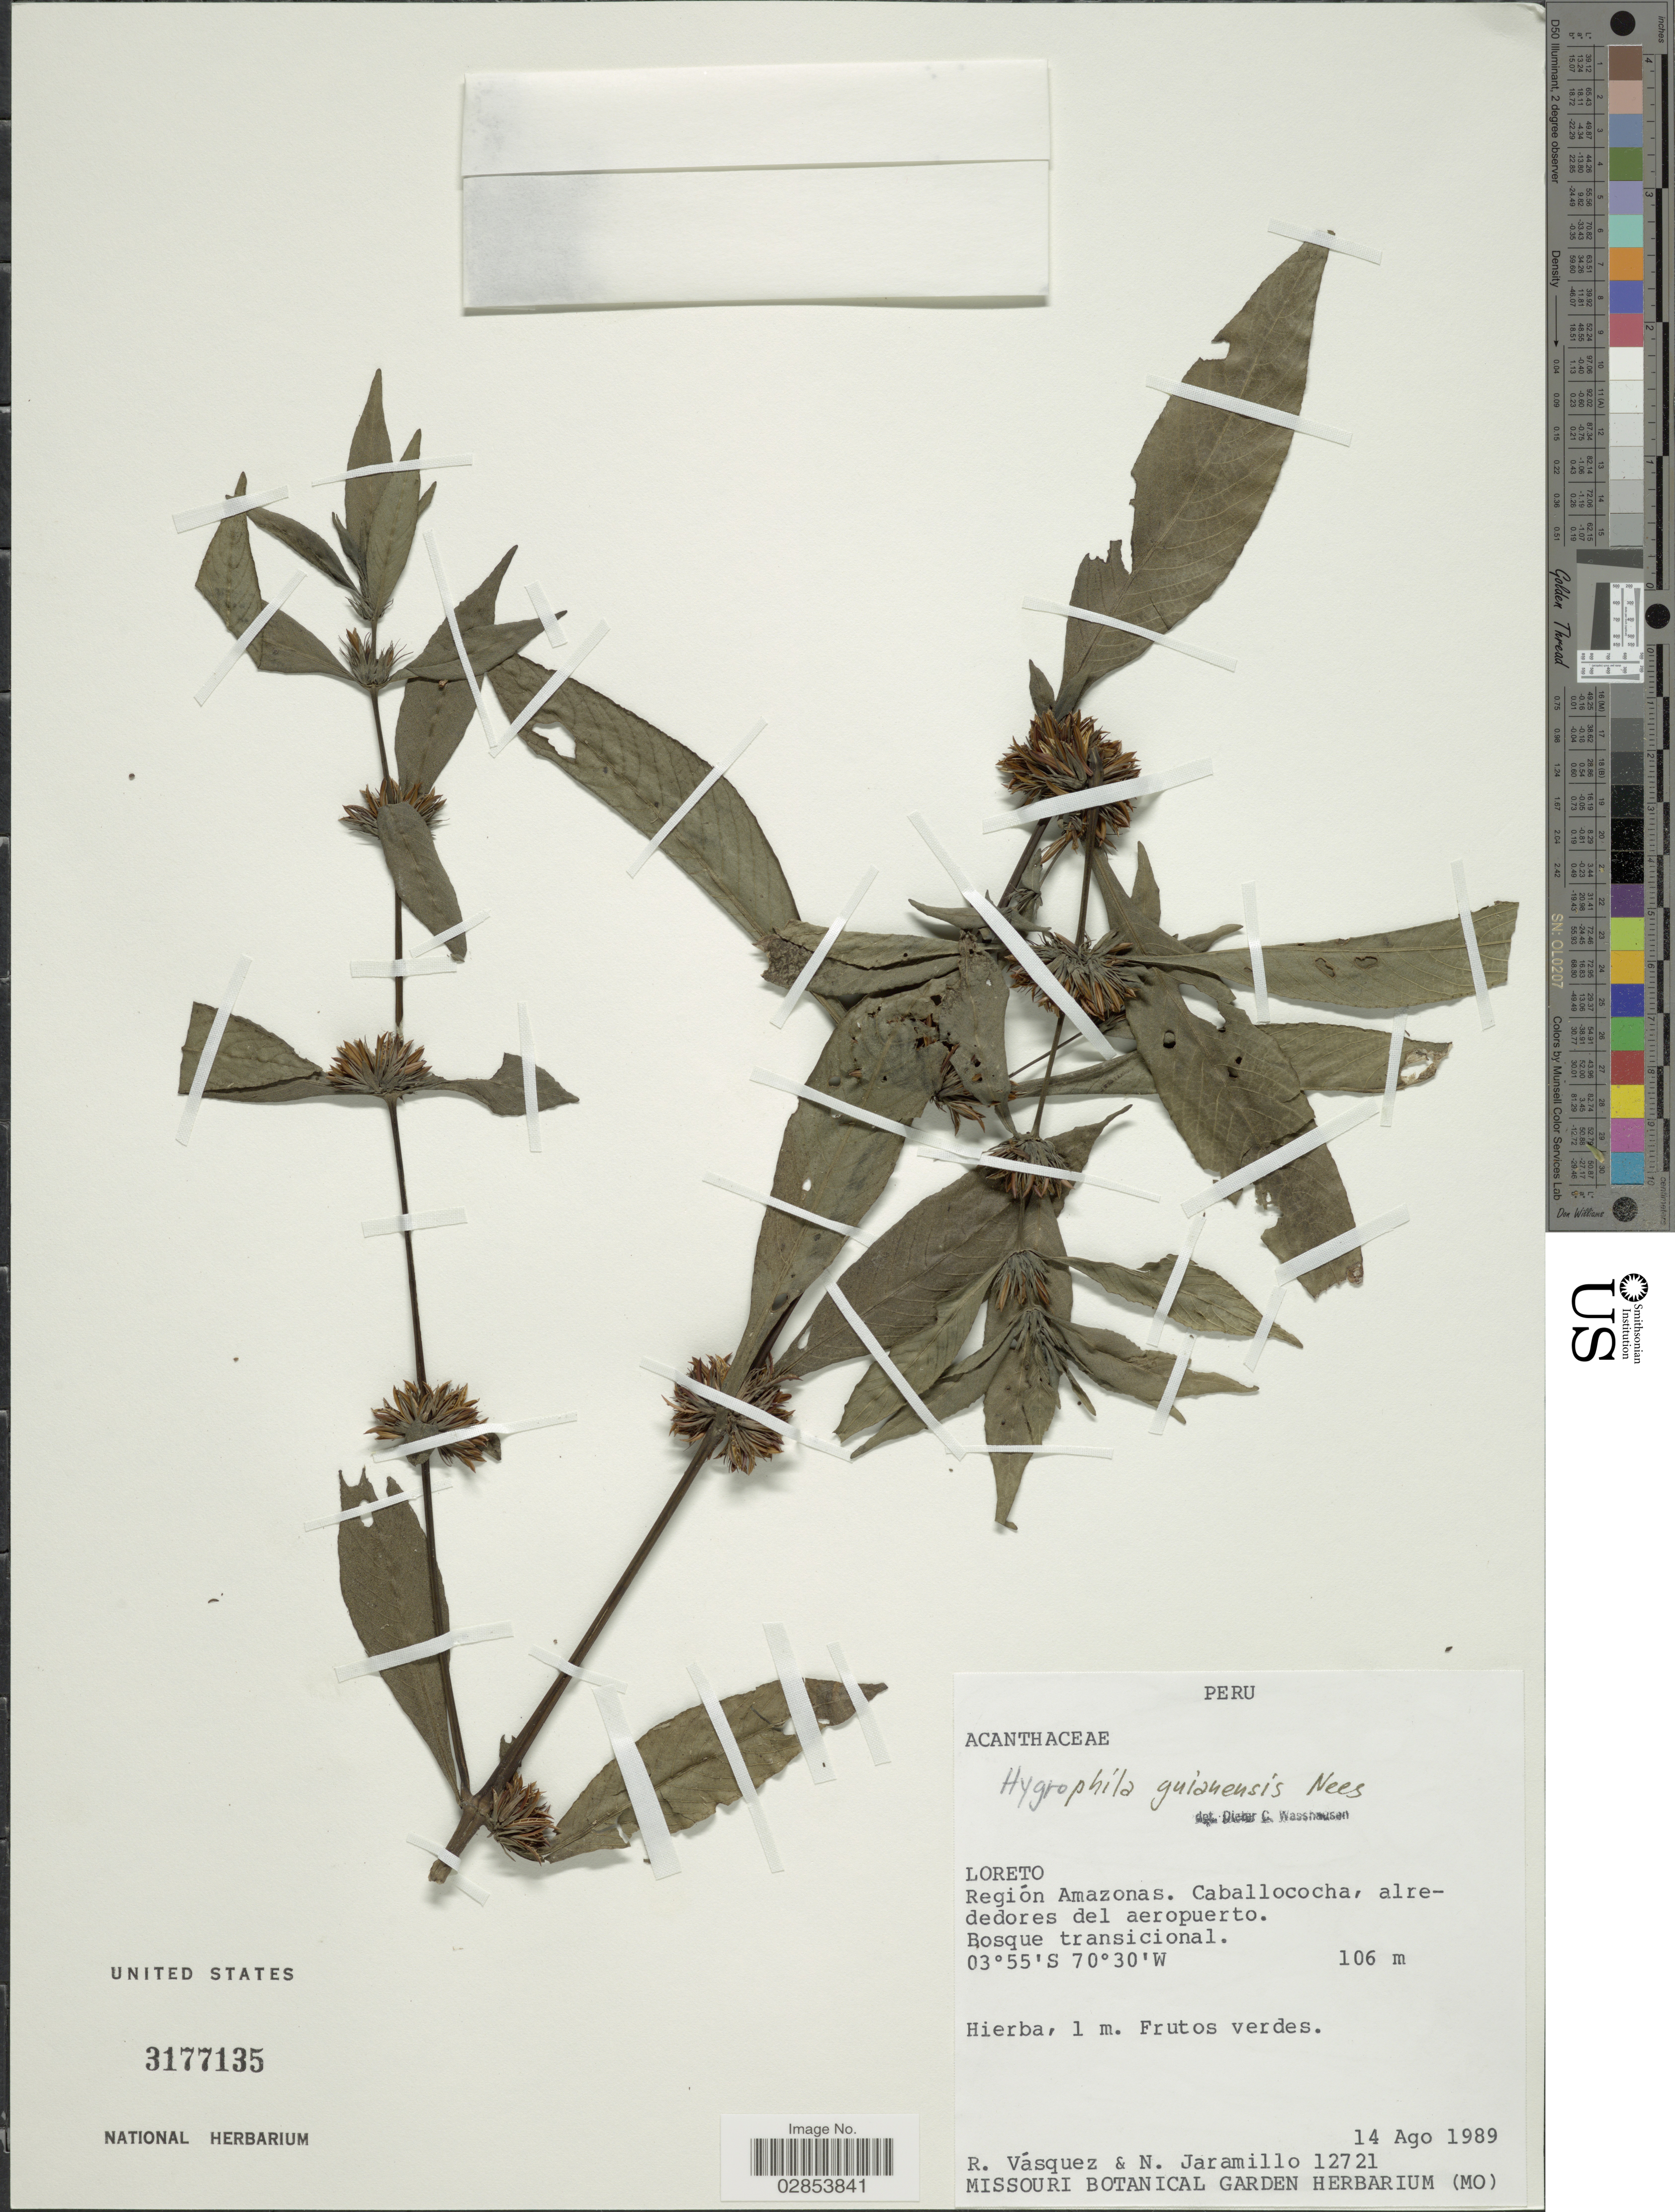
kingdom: Plantae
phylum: Tracheophyta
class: Magnoliopsida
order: Lamiales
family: Acanthaceae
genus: Hygrophila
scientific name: Hygrophila costata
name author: Nees & T. Nees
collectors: R. Vásquez & N. Jaramillo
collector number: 12721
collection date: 1989-08-14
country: Peru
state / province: Loreto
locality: Región Amazonas. Caballococha, alrededores del aeropuerto.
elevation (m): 106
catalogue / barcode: US 3177135